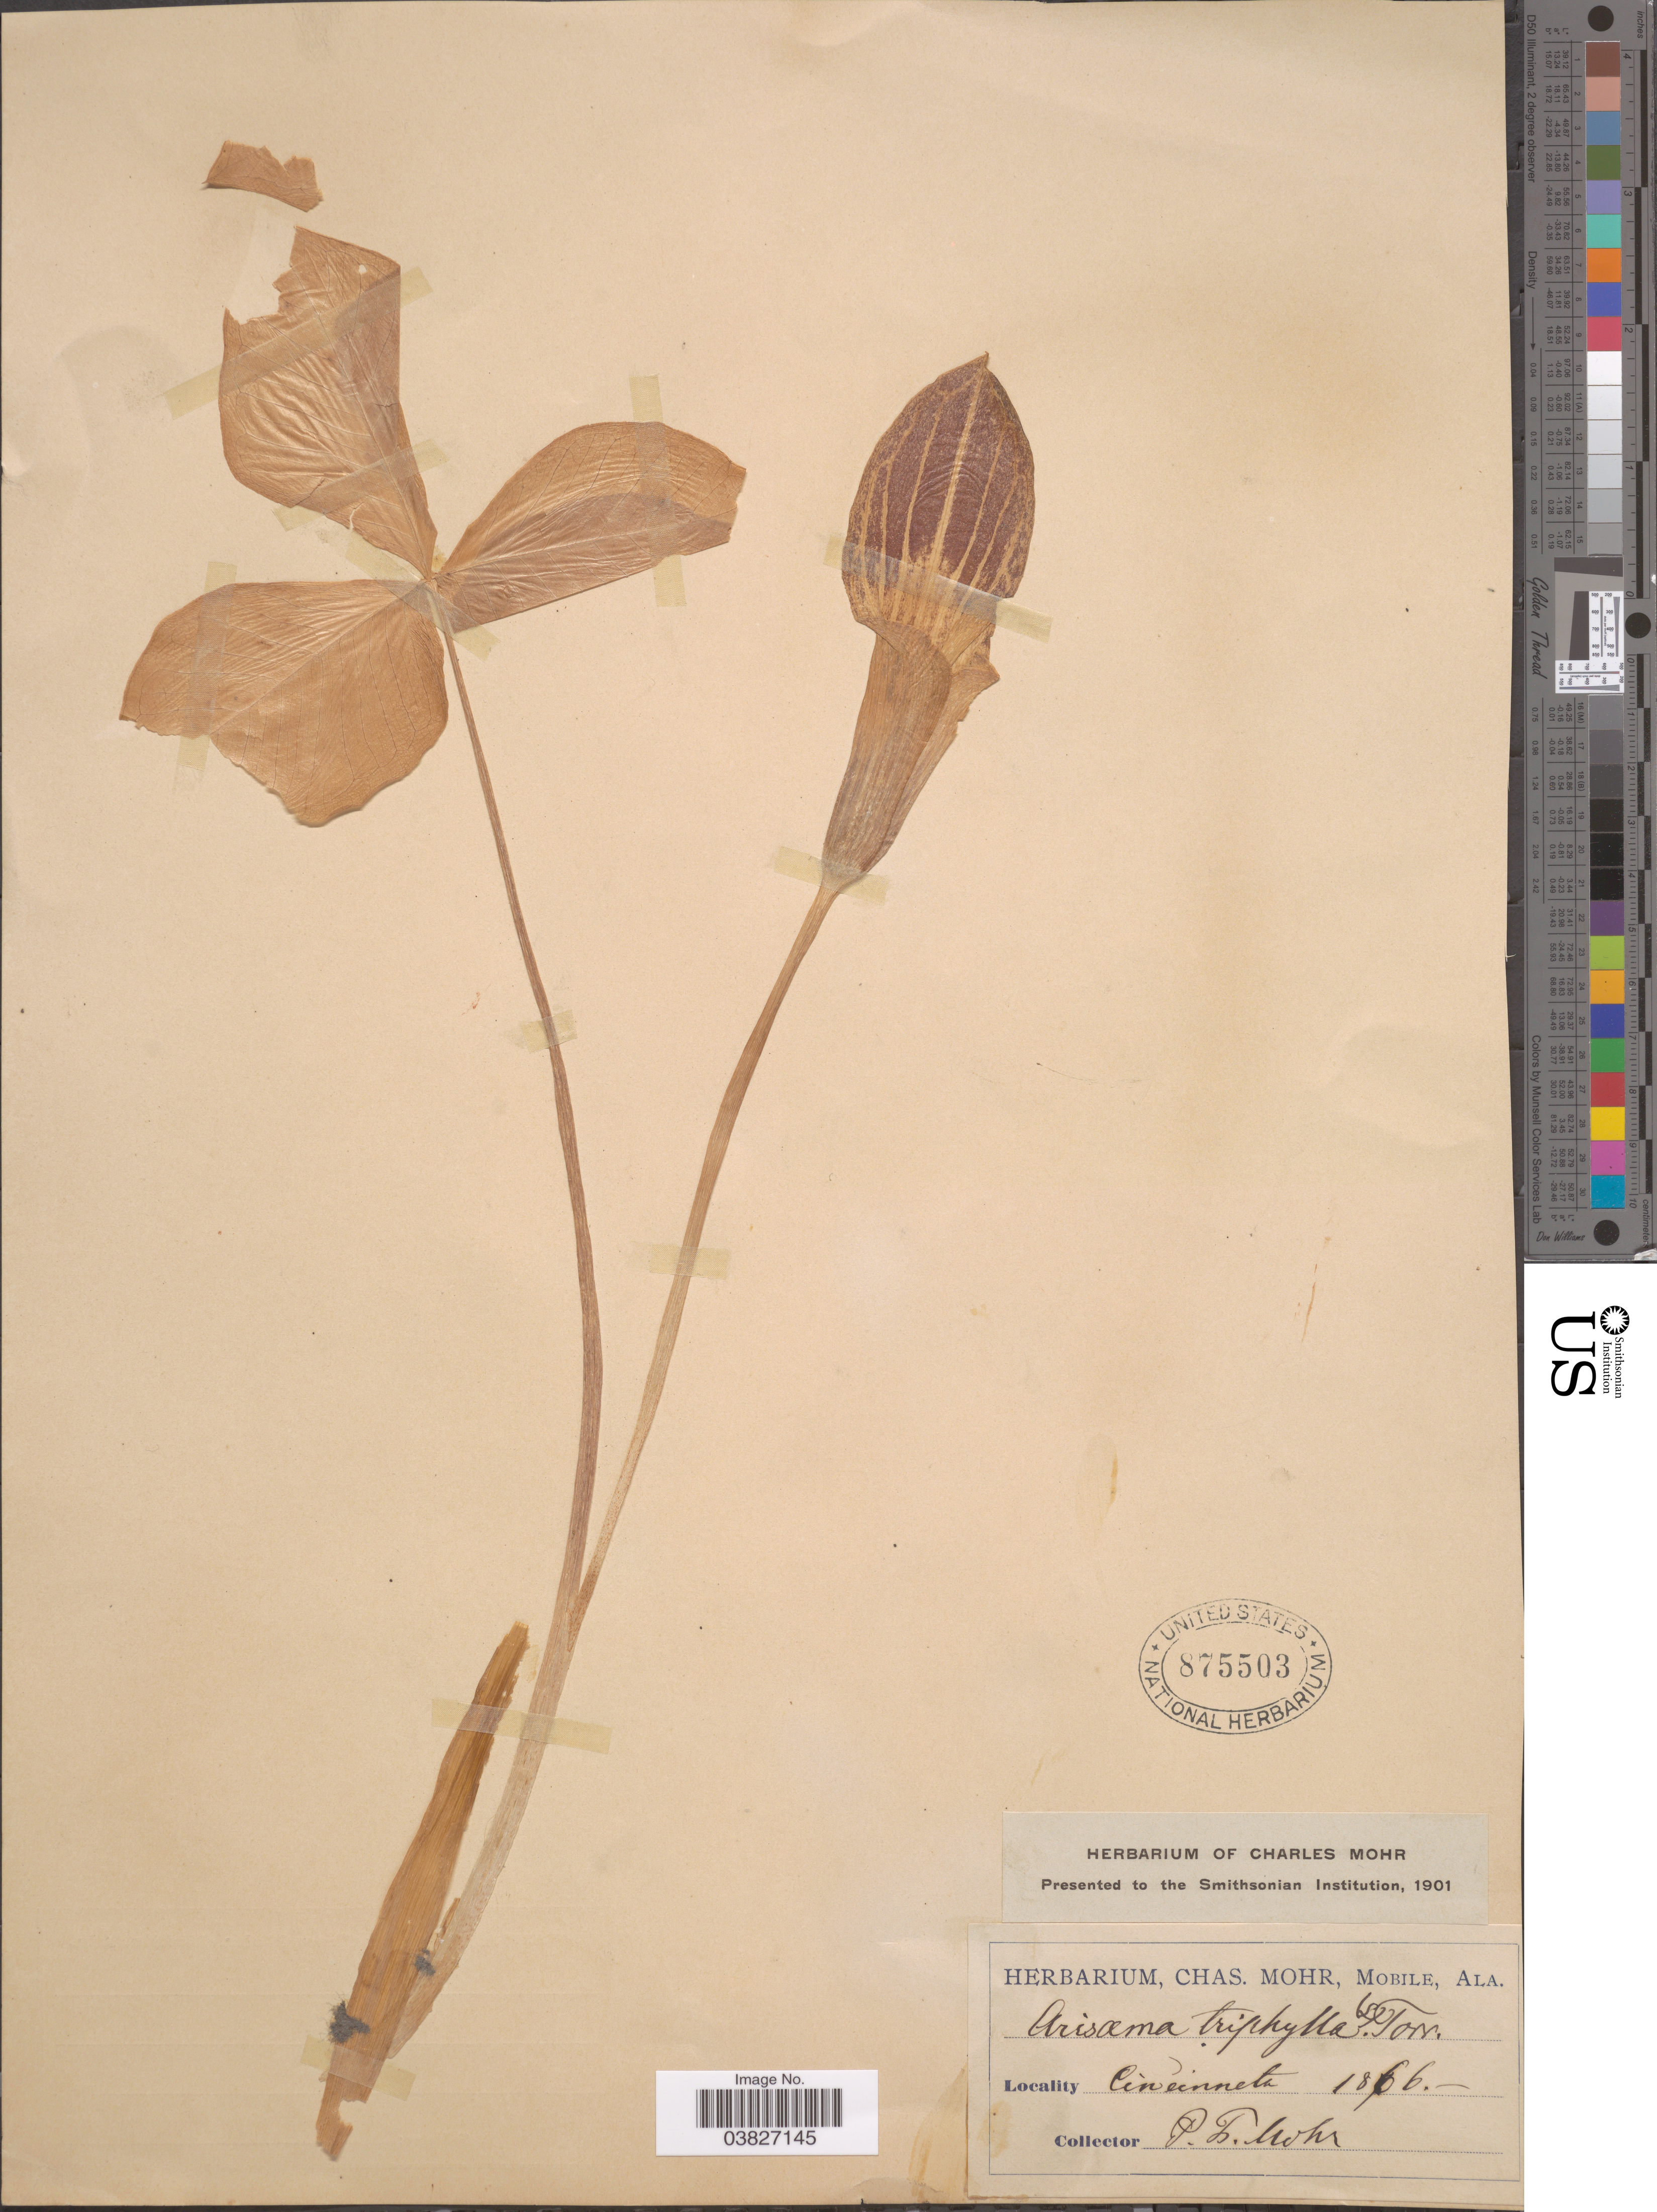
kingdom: Plantae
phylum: Tracheophyta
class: Liliopsida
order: Alismatales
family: Araceae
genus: Arisaema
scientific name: Arisaema triphyllum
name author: (L.) Schott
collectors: P. F. Mohr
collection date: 1866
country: United States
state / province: Alabama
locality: Cincinneta [interpreted].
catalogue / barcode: US 875503